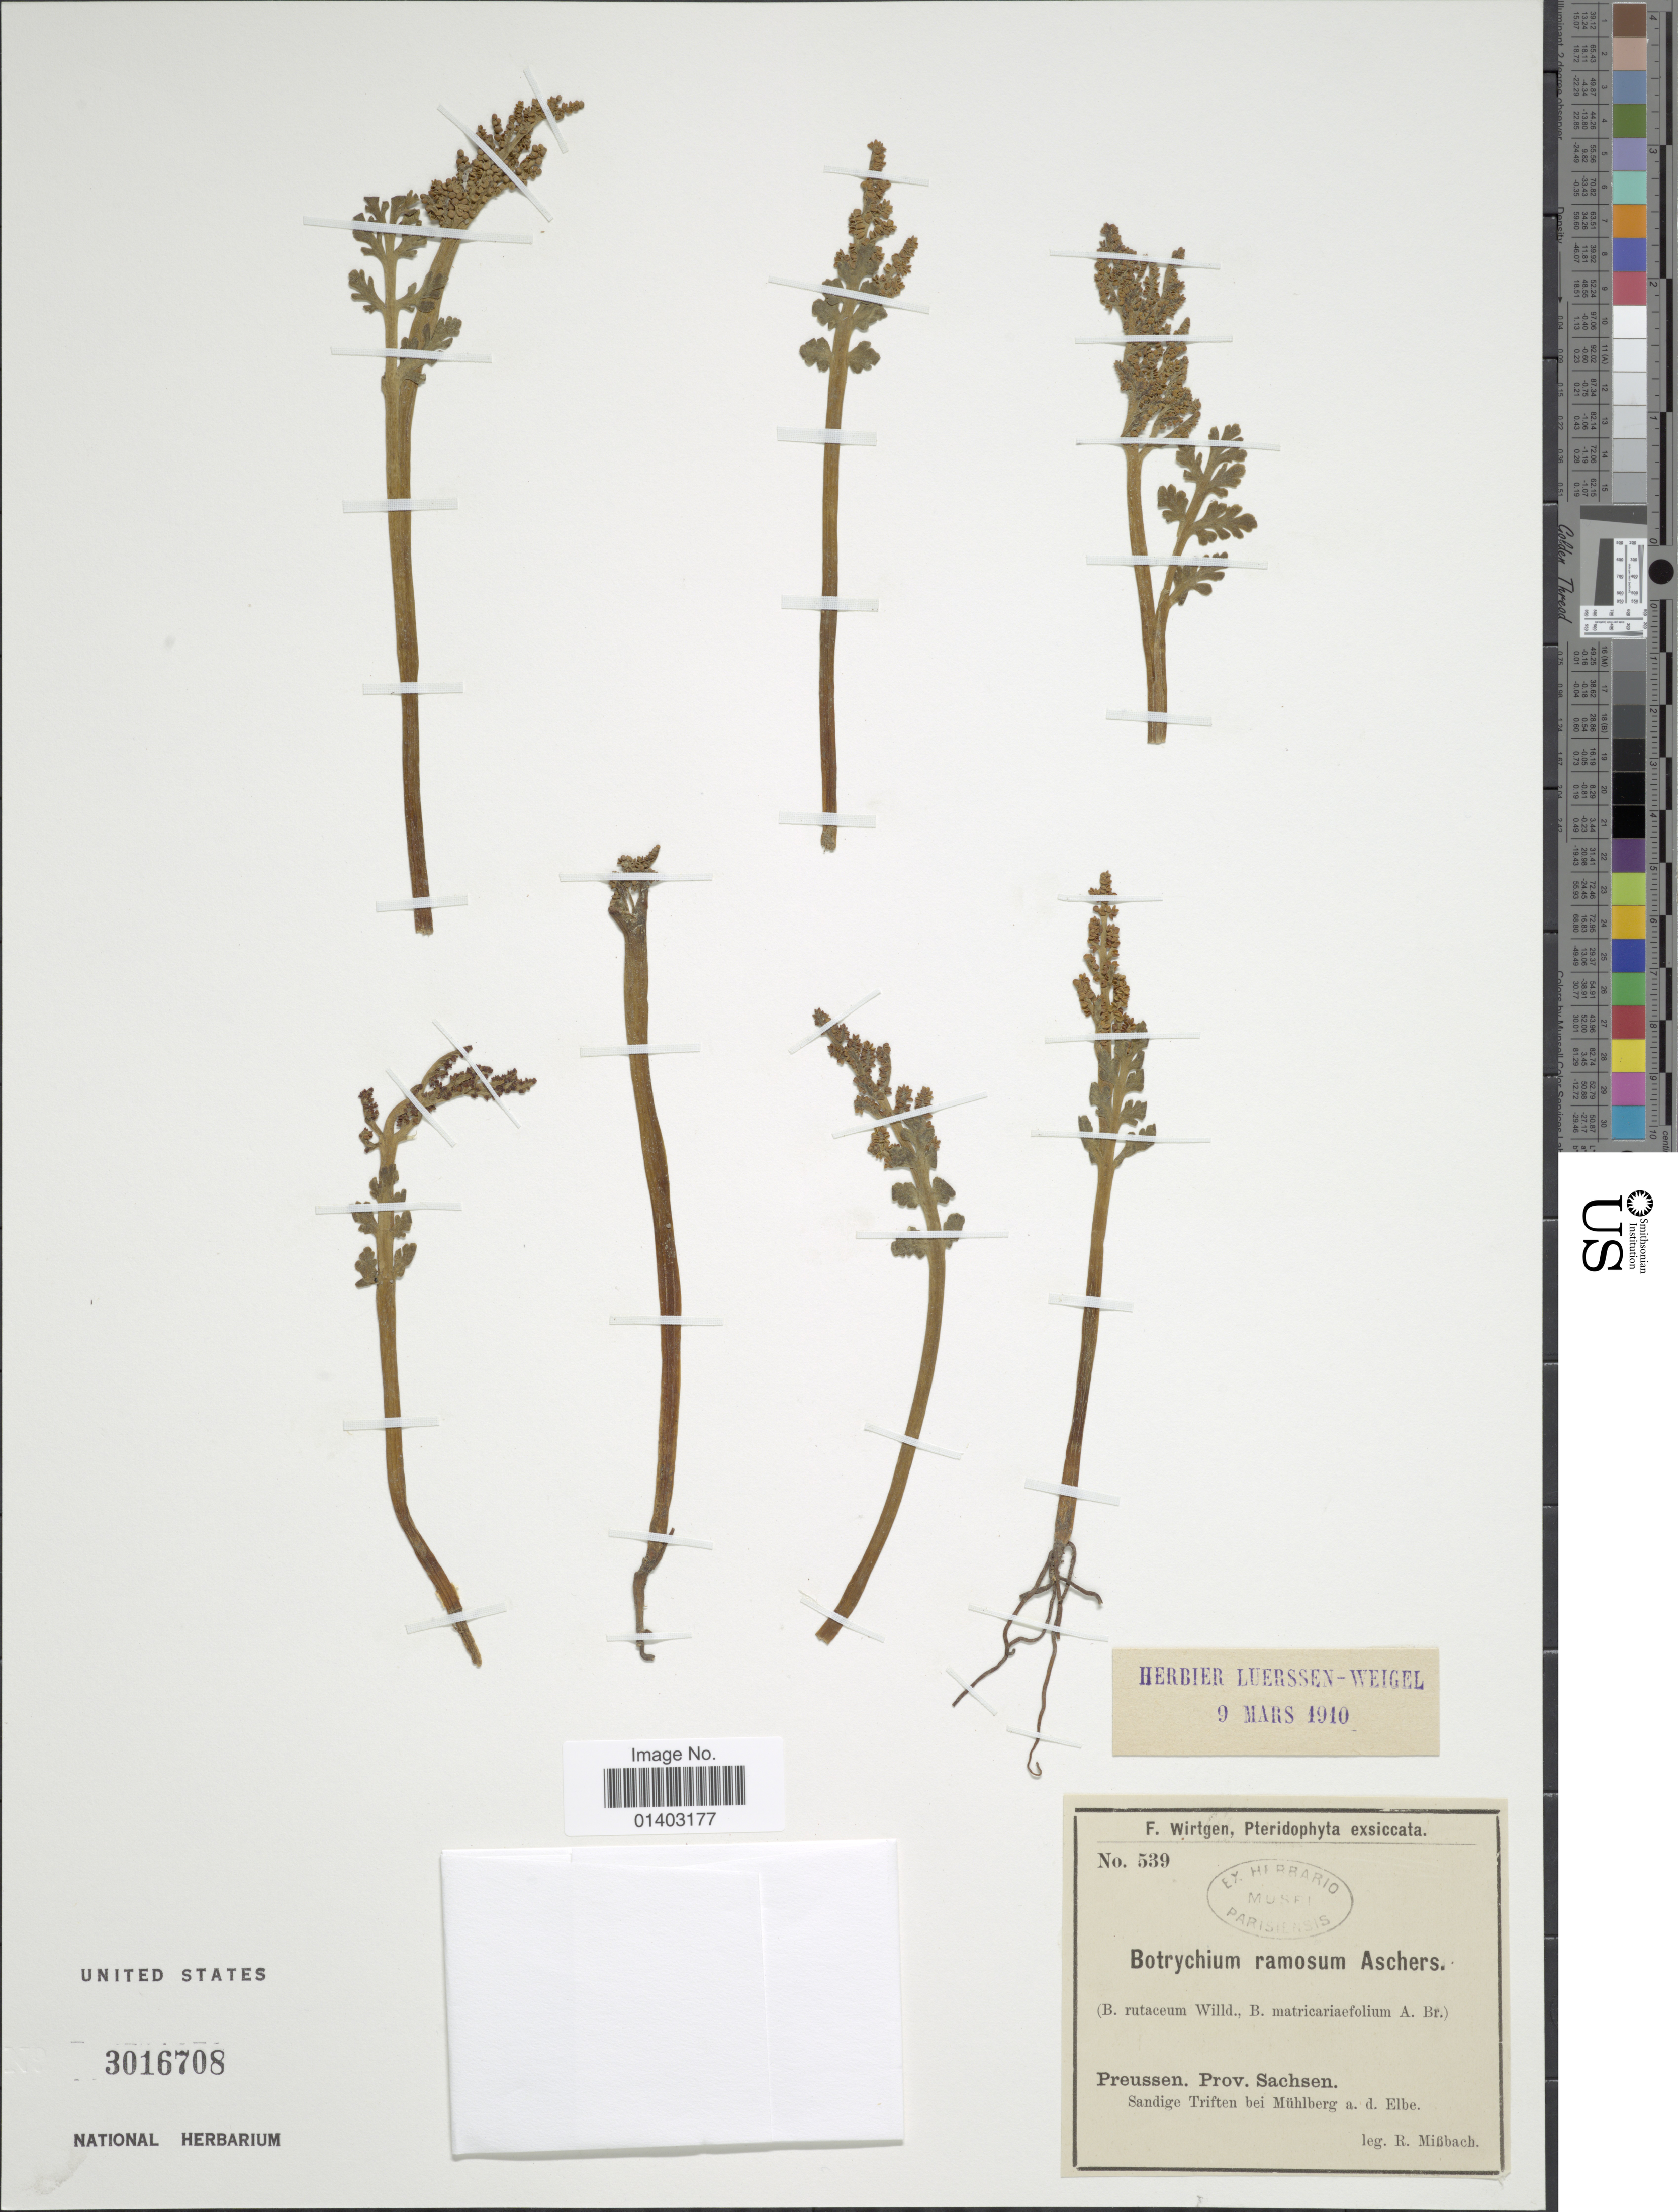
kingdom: Plantae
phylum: Tracheophyta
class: Polypodiopsida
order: Ophioglossales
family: Ophioglossaceae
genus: Botrychium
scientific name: Botrychium matricariifolium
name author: (A. Braun ex Dowell) A. Braun ex Koch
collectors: R. Missbach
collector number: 539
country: Germany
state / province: Sachsen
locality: Preussen, Sandige Triften bei Mühlberg a.d. Elbe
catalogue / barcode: US 3016708